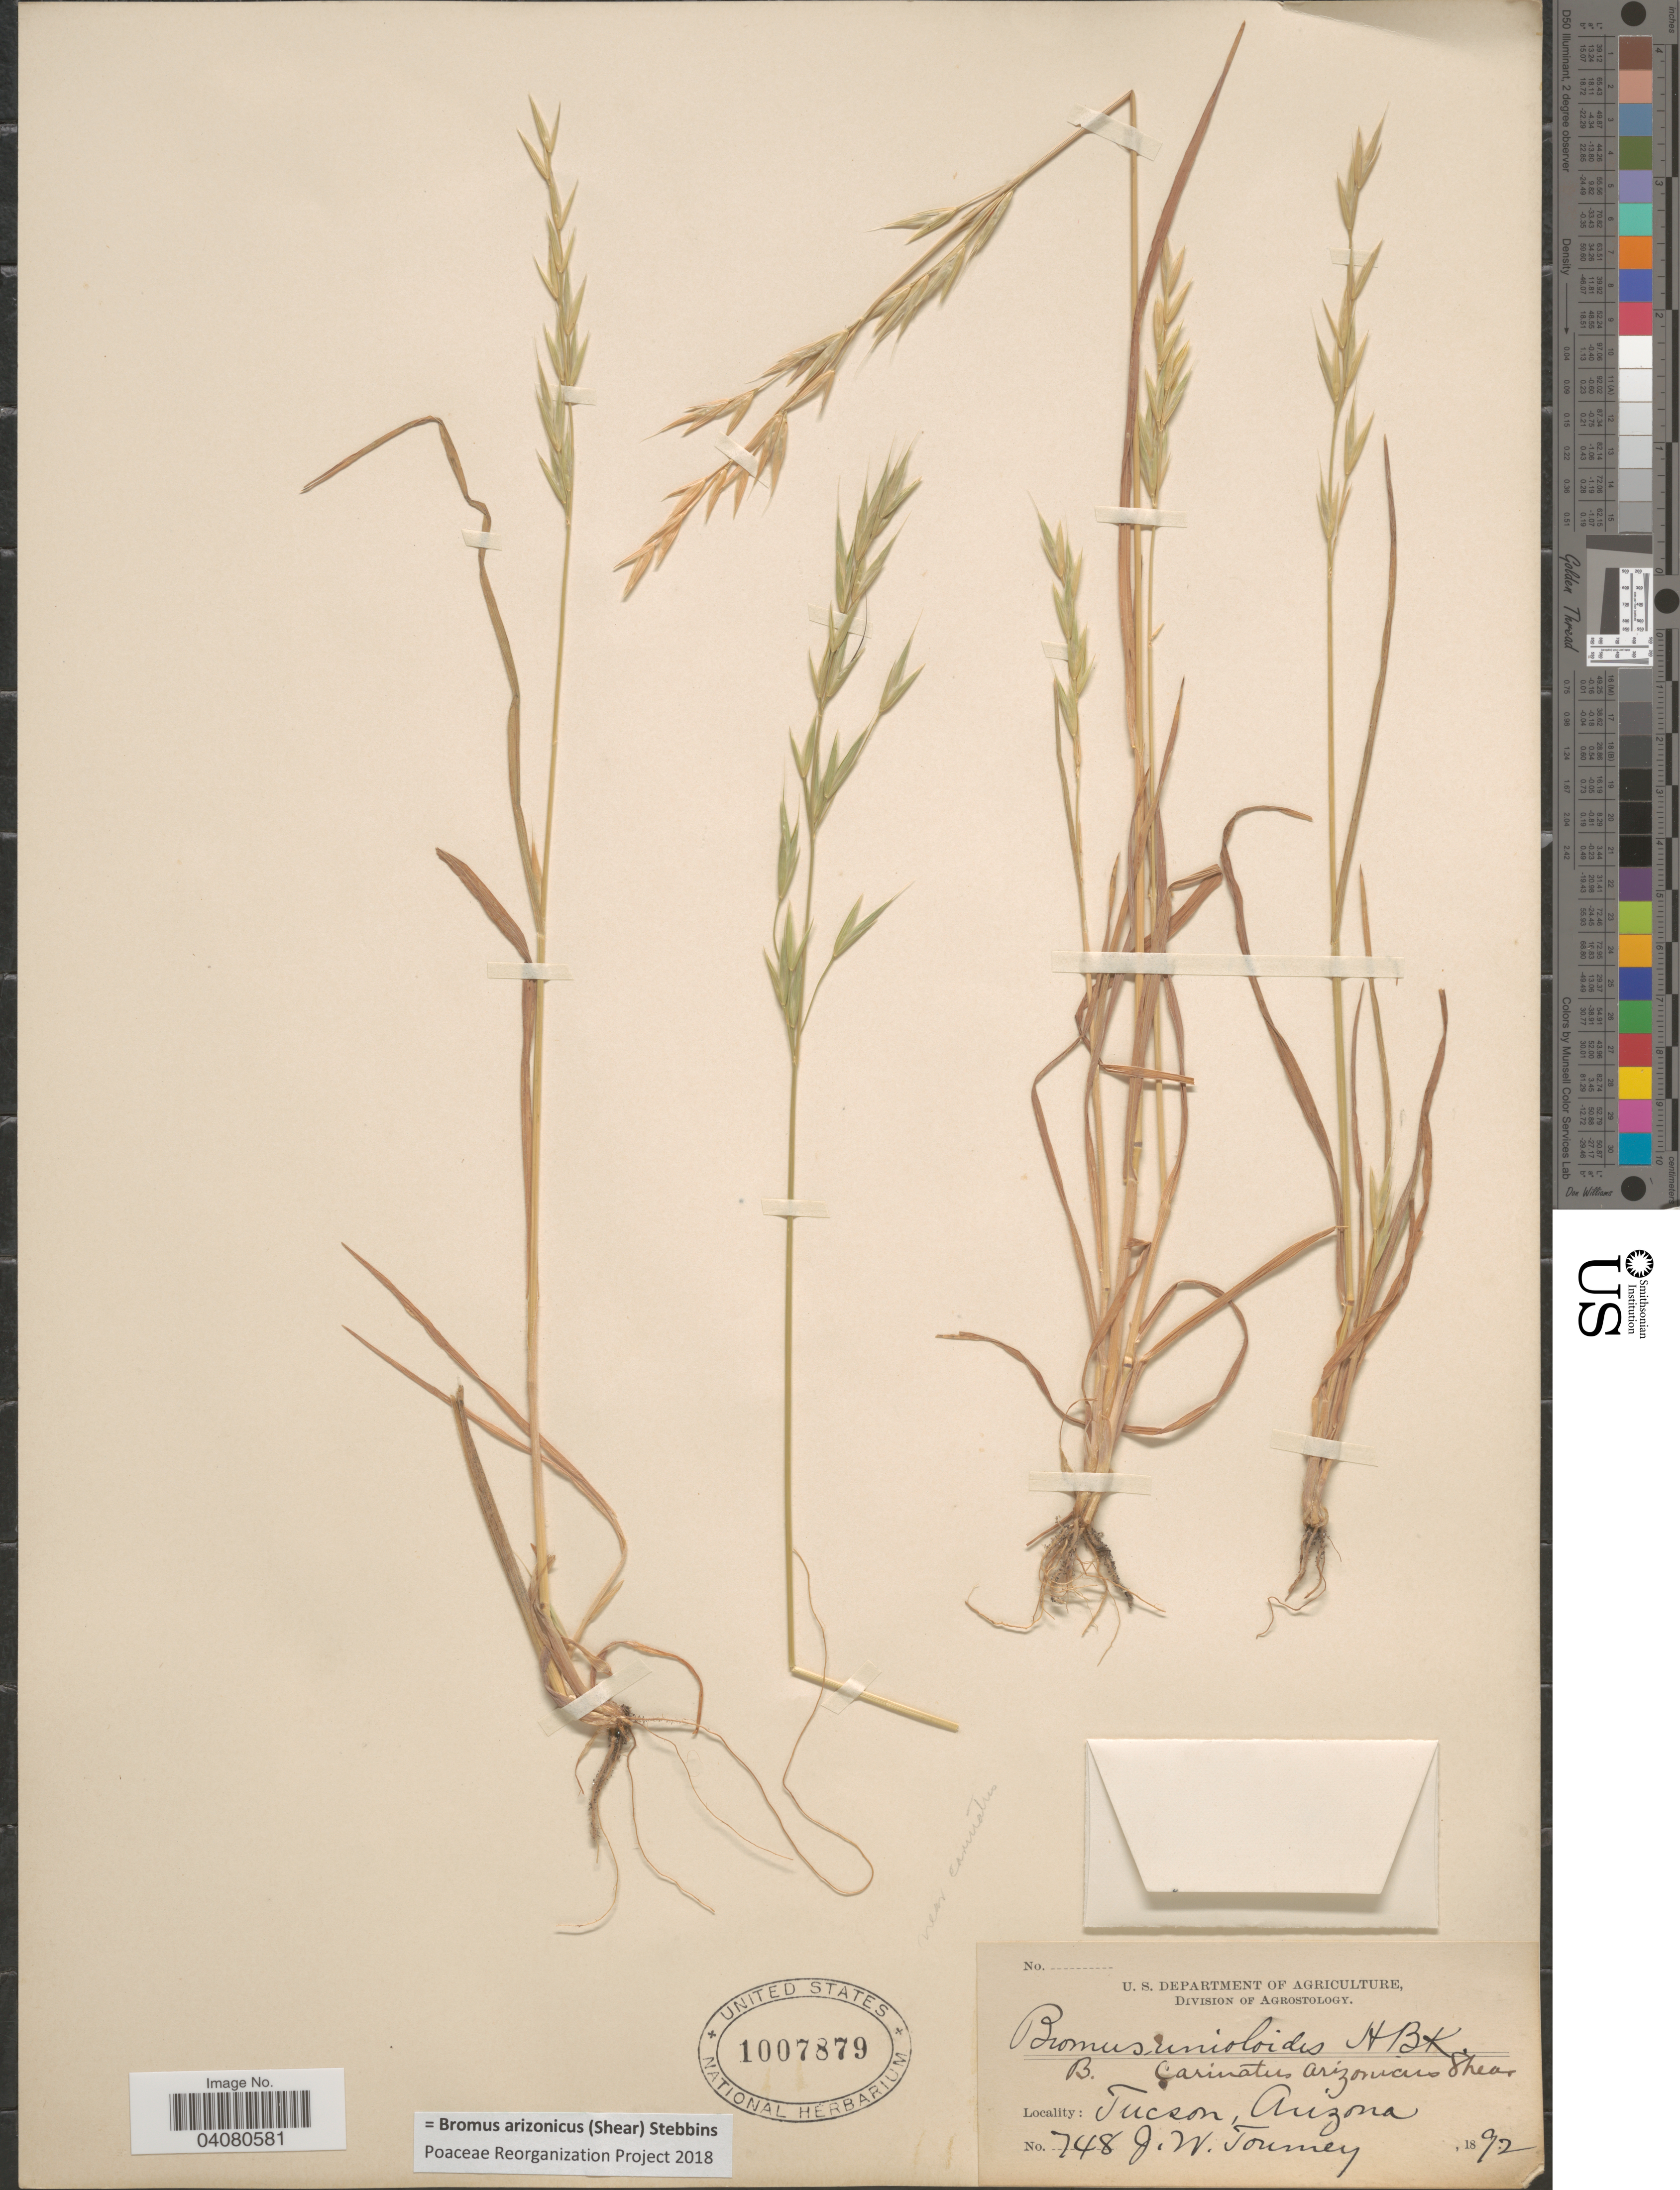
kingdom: Plantae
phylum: Tracheophyta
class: Liliopsida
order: Poales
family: Poaceae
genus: Bromus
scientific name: Bromus arizonicus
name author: (Shear) Stebbins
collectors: J. W. Toumey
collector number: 748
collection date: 1892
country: United States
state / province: Arizona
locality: Tucson.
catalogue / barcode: US 1007879